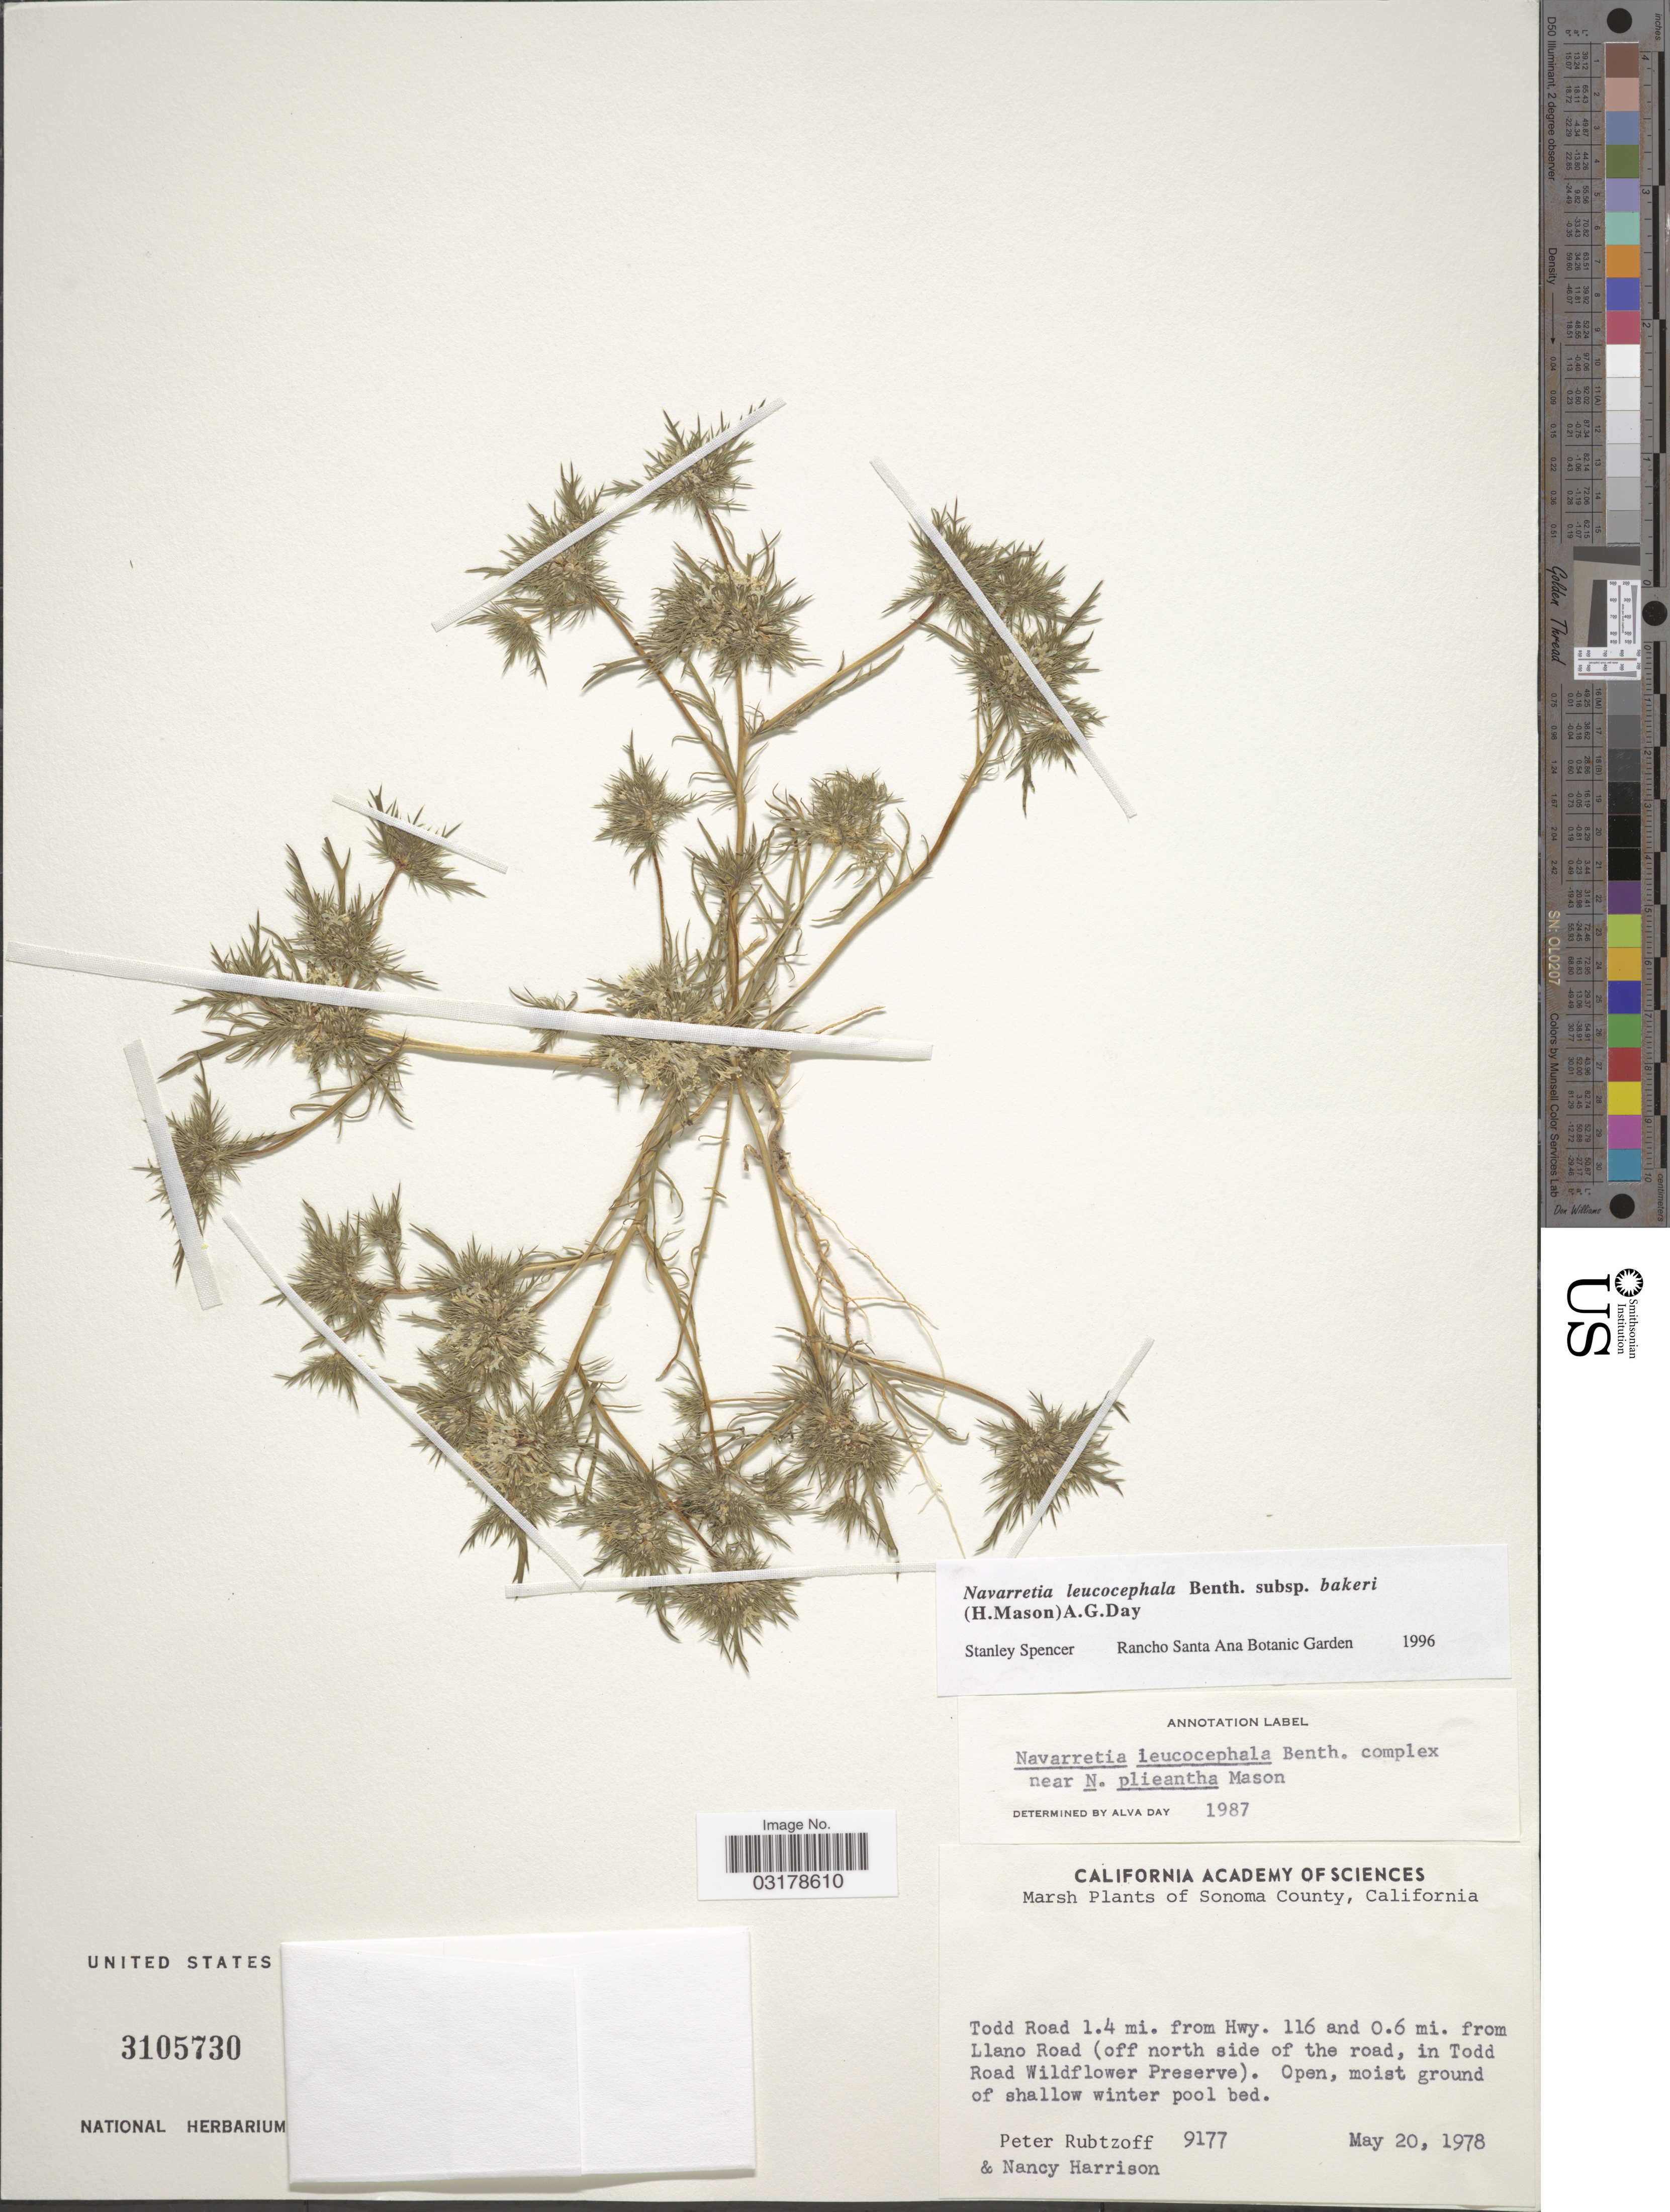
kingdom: Plantae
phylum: Tracheophyta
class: Magnoliopsida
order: Ericales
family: Polemoniaceae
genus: Navarretia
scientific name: Navarretia leucocephala subsp. bakeri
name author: (H. Mason) A.G. Day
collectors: P. Rubtzoff & N. Harrison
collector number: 9177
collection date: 1978-05-20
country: United States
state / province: California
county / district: Sonoma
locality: Sonoma County. Todd Road 1.4 mi. from Hwy. 116 and 0.6 mi. from Llano Road (off north side of the road, in Todd Road Wildflower Preserve).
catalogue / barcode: US 3105730